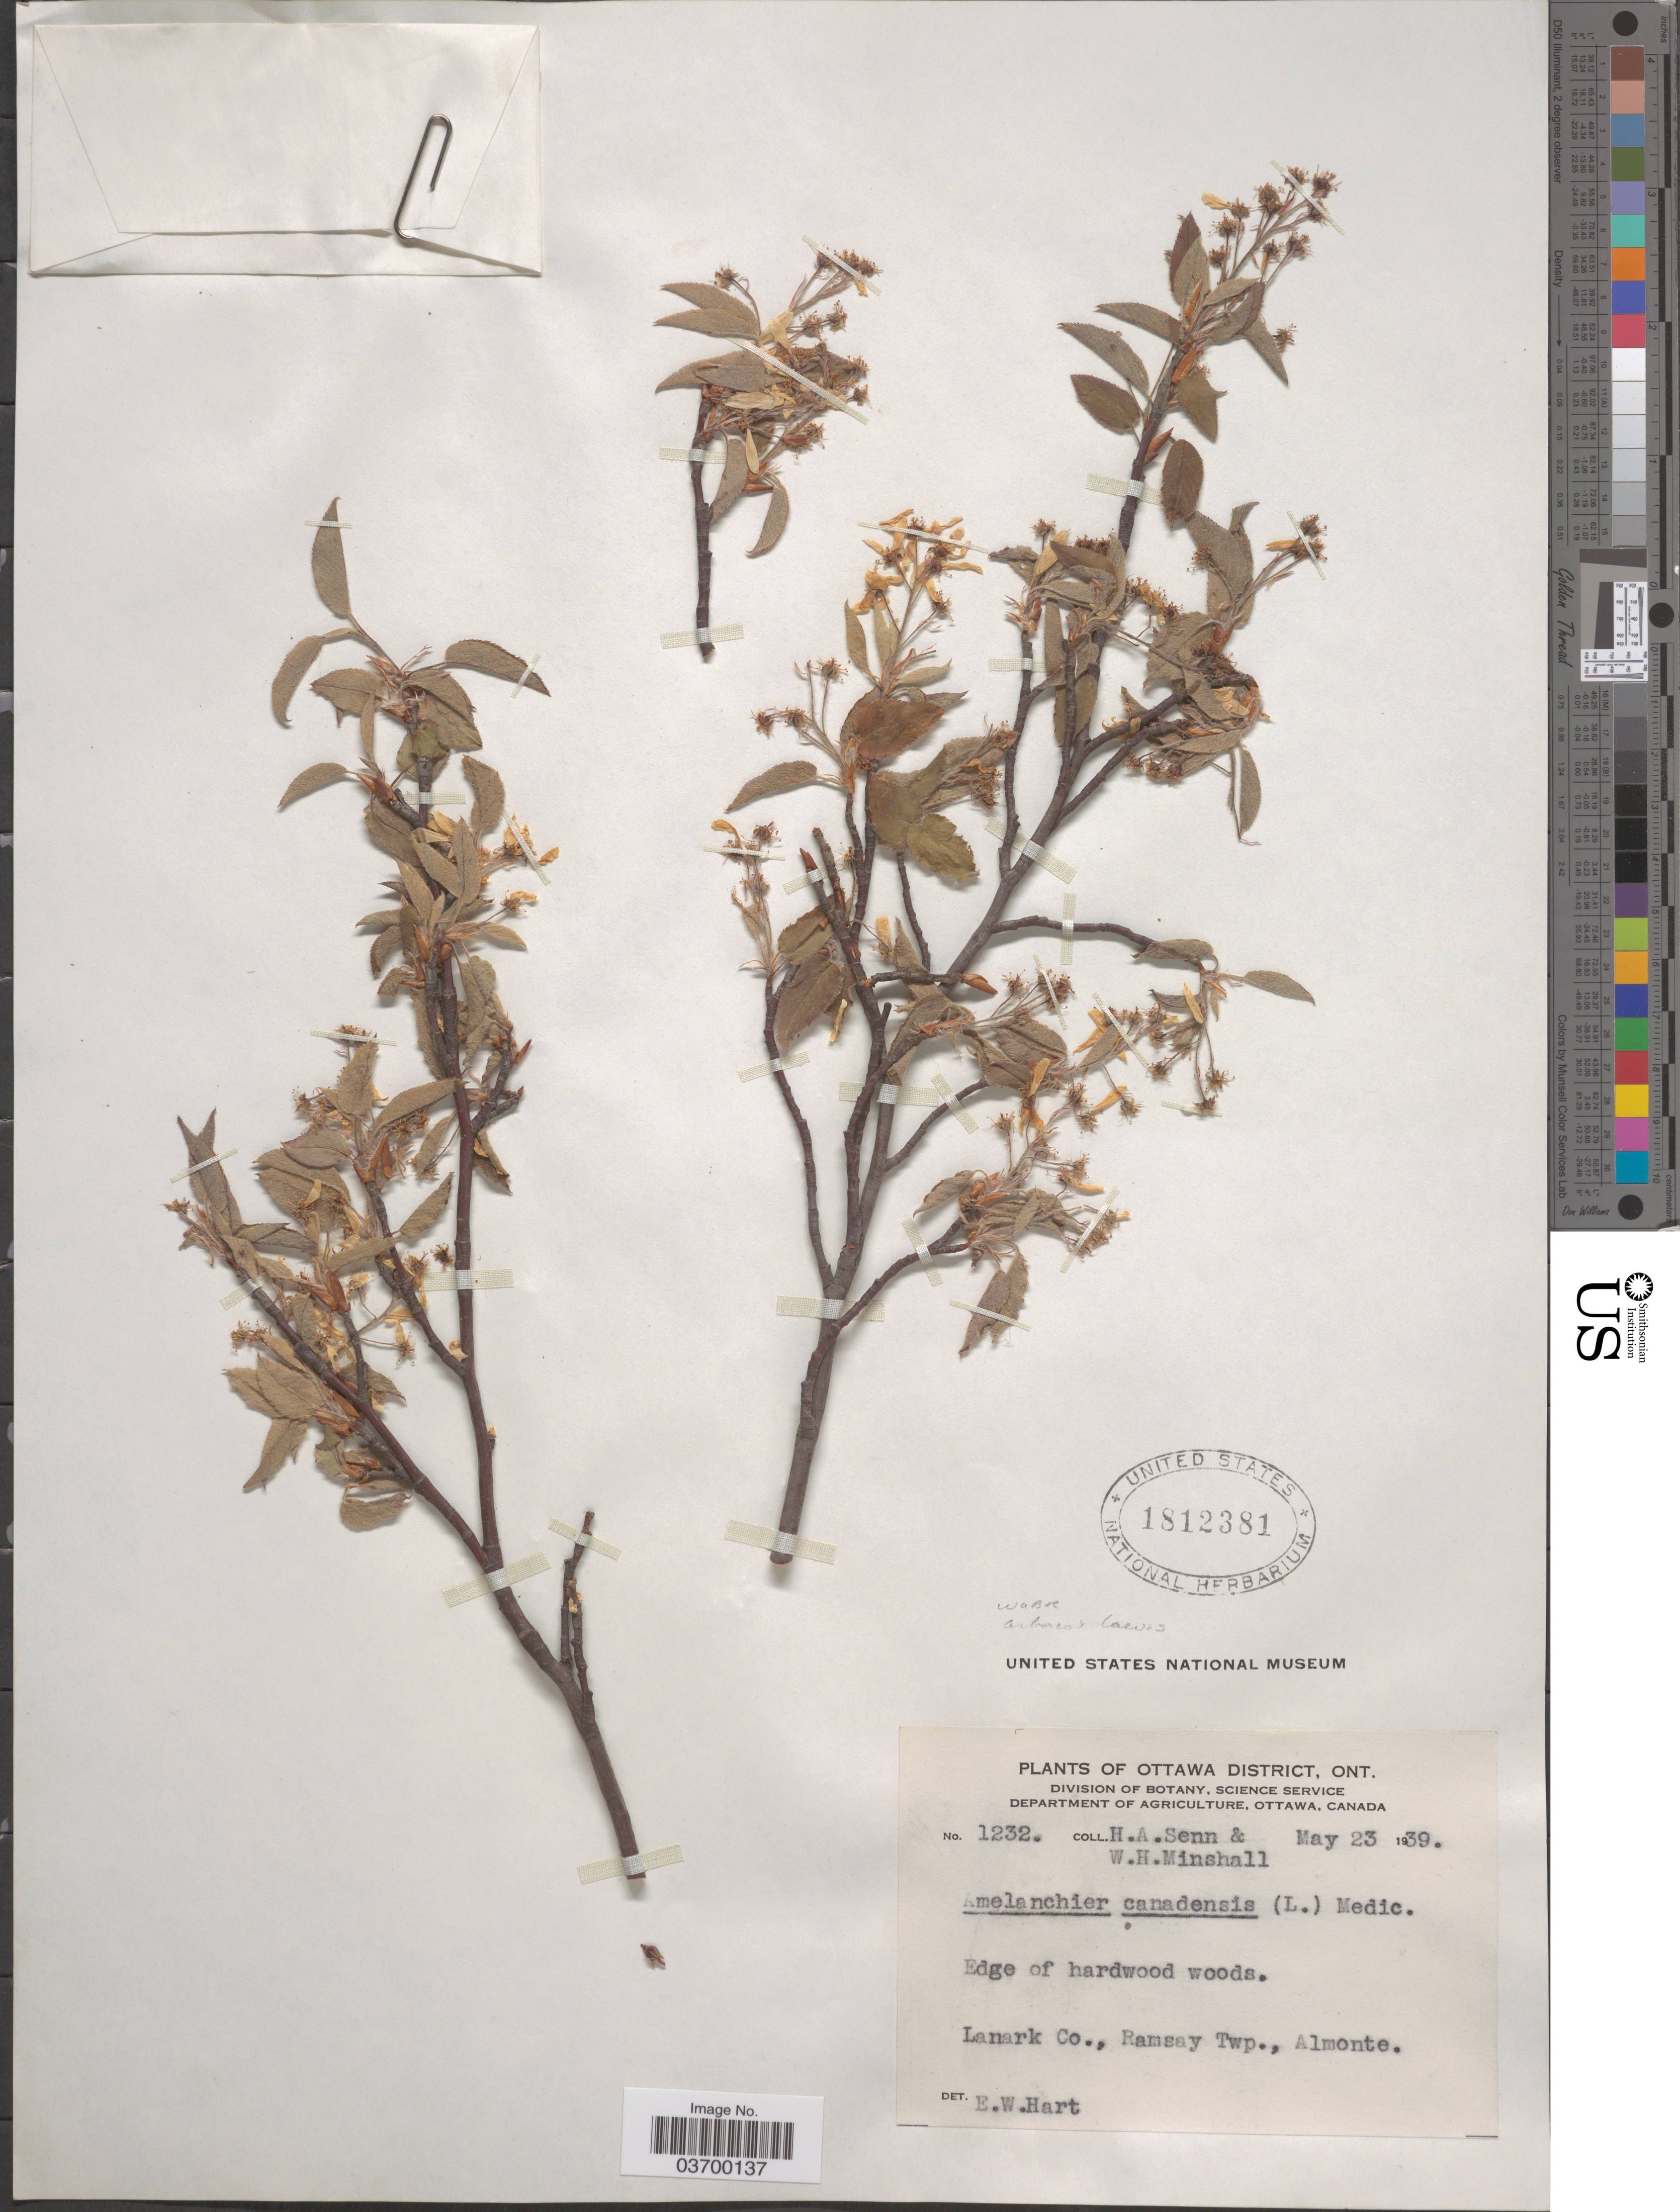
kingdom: Plantae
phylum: Tracheophyta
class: Magnoliopsida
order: Rosales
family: Rosaceae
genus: Amelanchier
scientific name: Amelanchier arborea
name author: (F. Michx.) Fernald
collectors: H. Senn & W. Minshall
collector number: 1232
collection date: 1939-05-23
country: Canada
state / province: Ontario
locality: Ottawa District. Edge of hardwood woods. Lanark Co., Ramsay Twp., Almonte.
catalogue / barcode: US 1812381